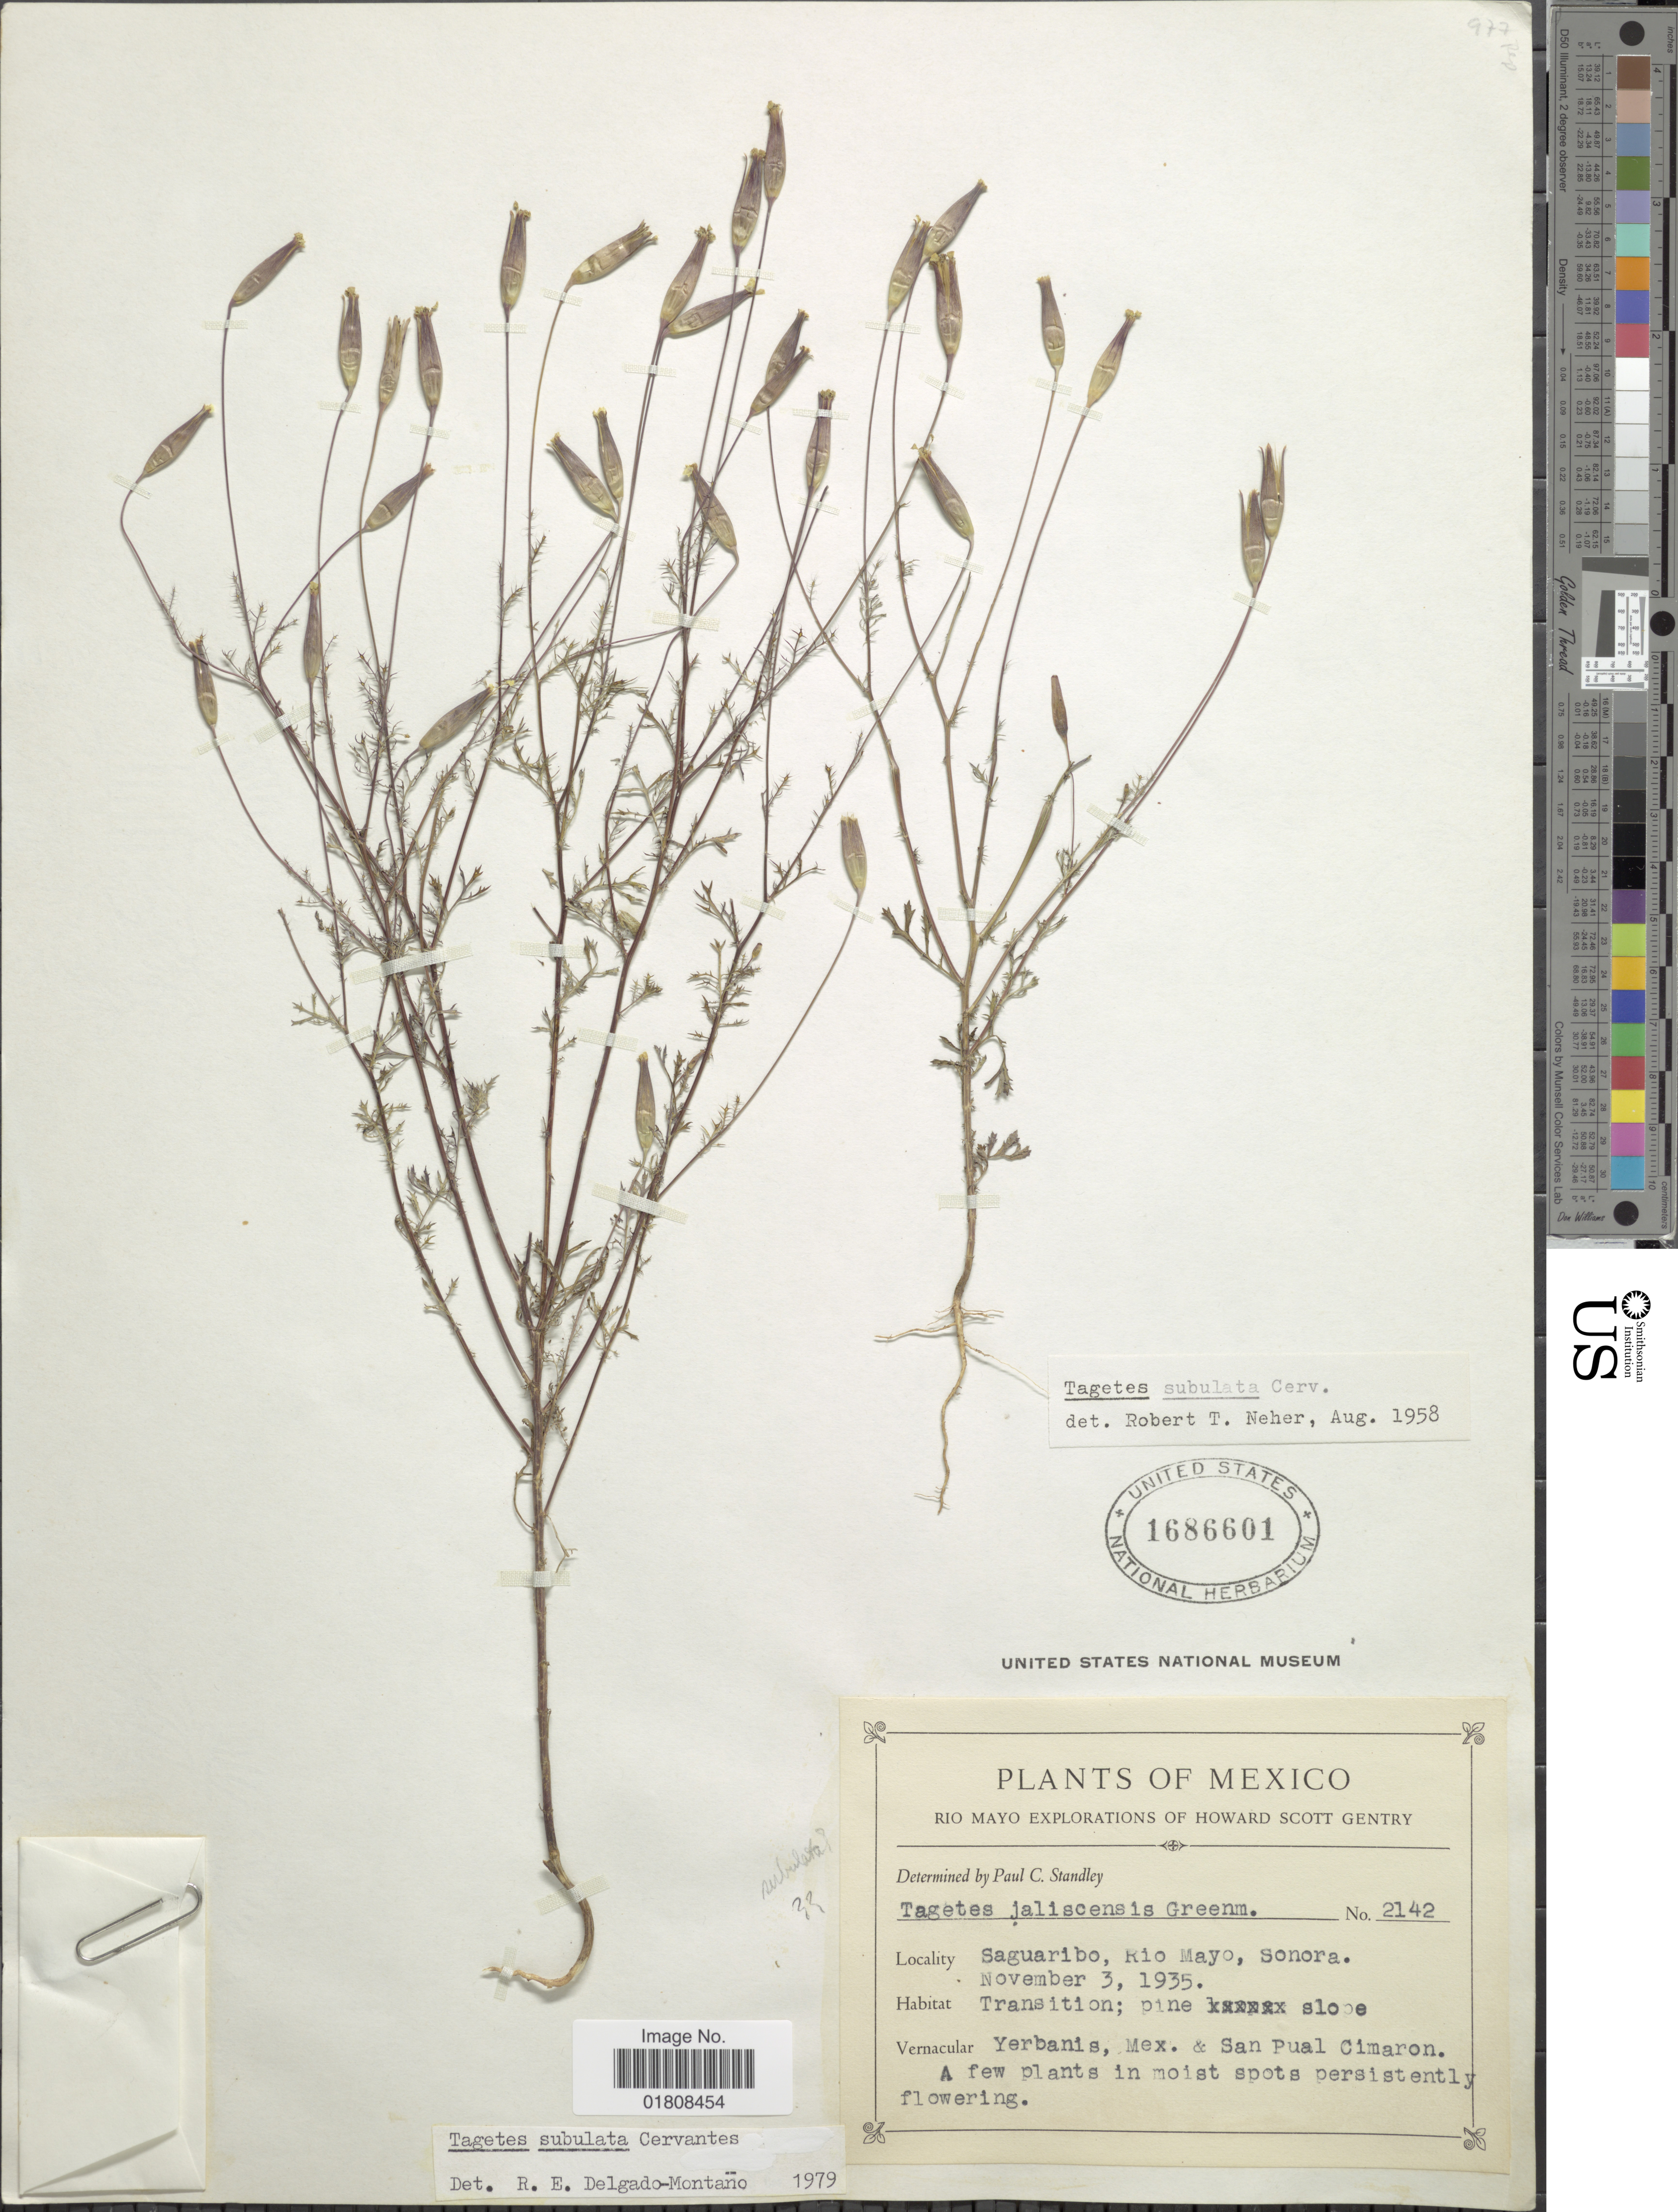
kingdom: Plantae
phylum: Tracheophyta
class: Magnoliopsida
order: Asterales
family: Asteraceae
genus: Tagetes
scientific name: Tagetes subulata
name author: Cerv.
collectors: H. S. Gentry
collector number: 2142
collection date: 1935-11-03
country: Mexico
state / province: Sonora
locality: Rio Mayo, Saguaribo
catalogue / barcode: US 1686601